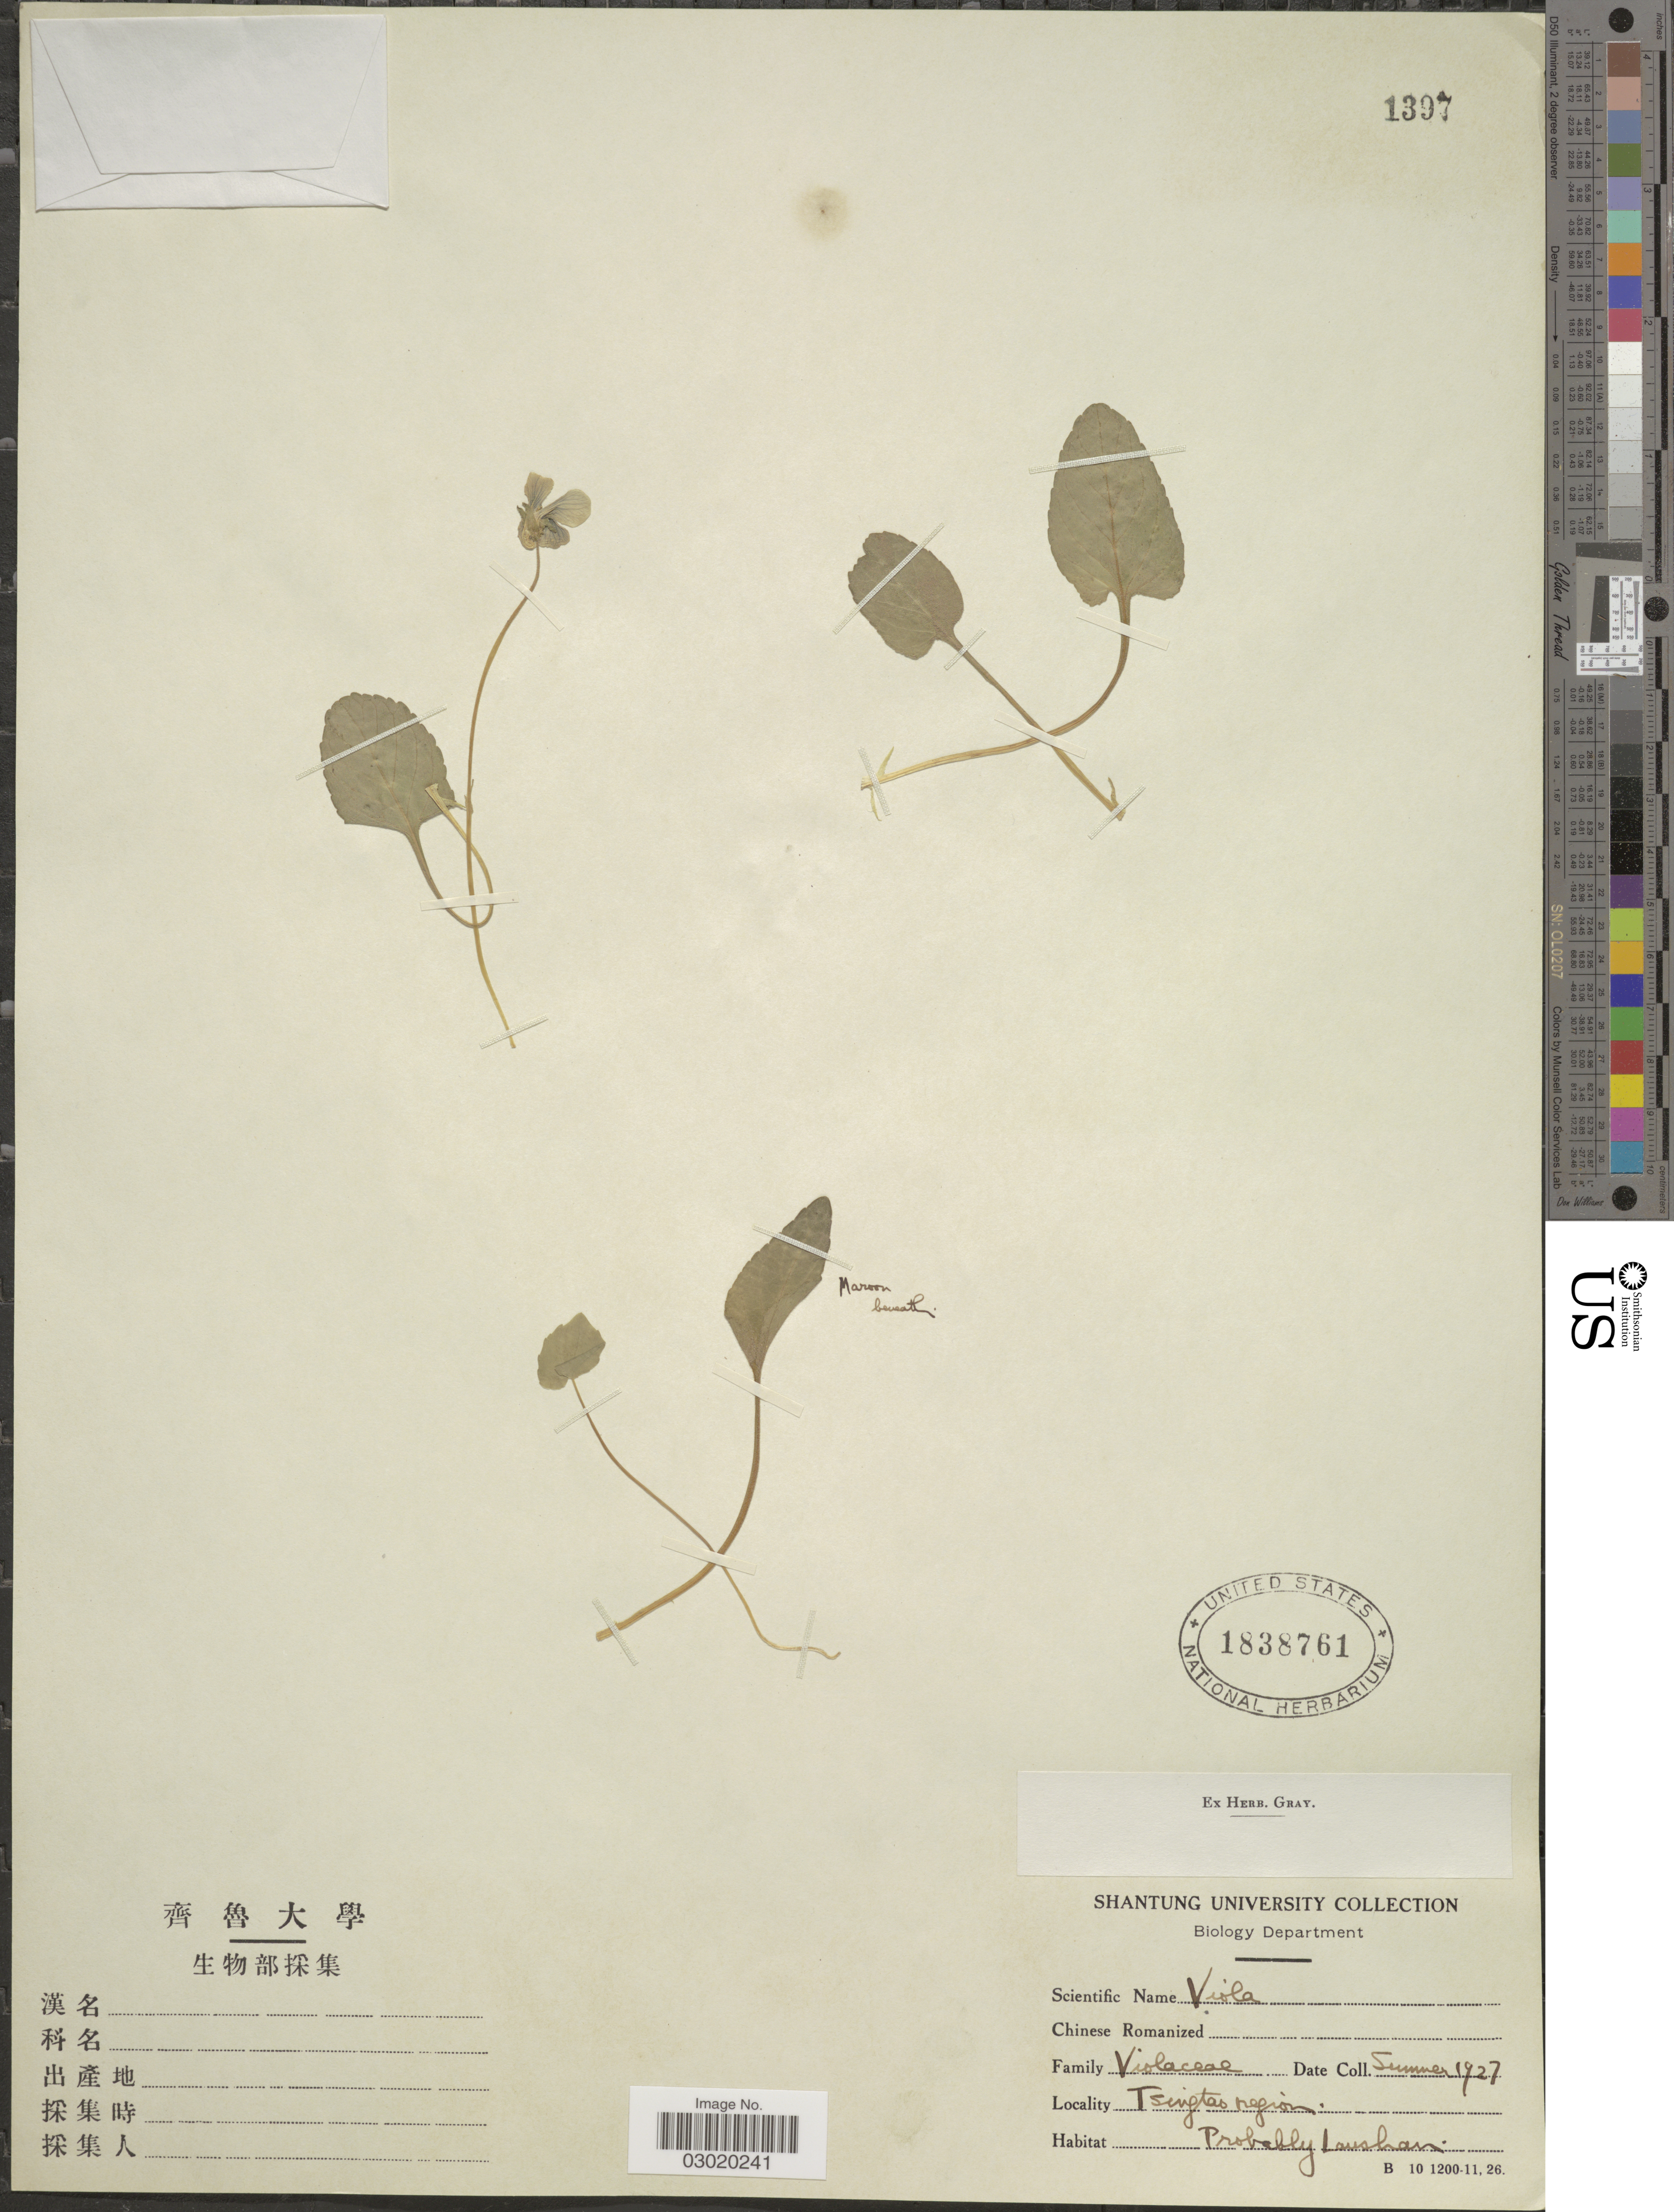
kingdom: Plantae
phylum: Tracheophyta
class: Magnoliopsida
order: Malpighiales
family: Violaceae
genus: Viola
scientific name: Viola sp.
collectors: ex herb. Gray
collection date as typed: Summer 1927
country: China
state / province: Shandong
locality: Tsingtao region.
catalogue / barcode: US 1838761